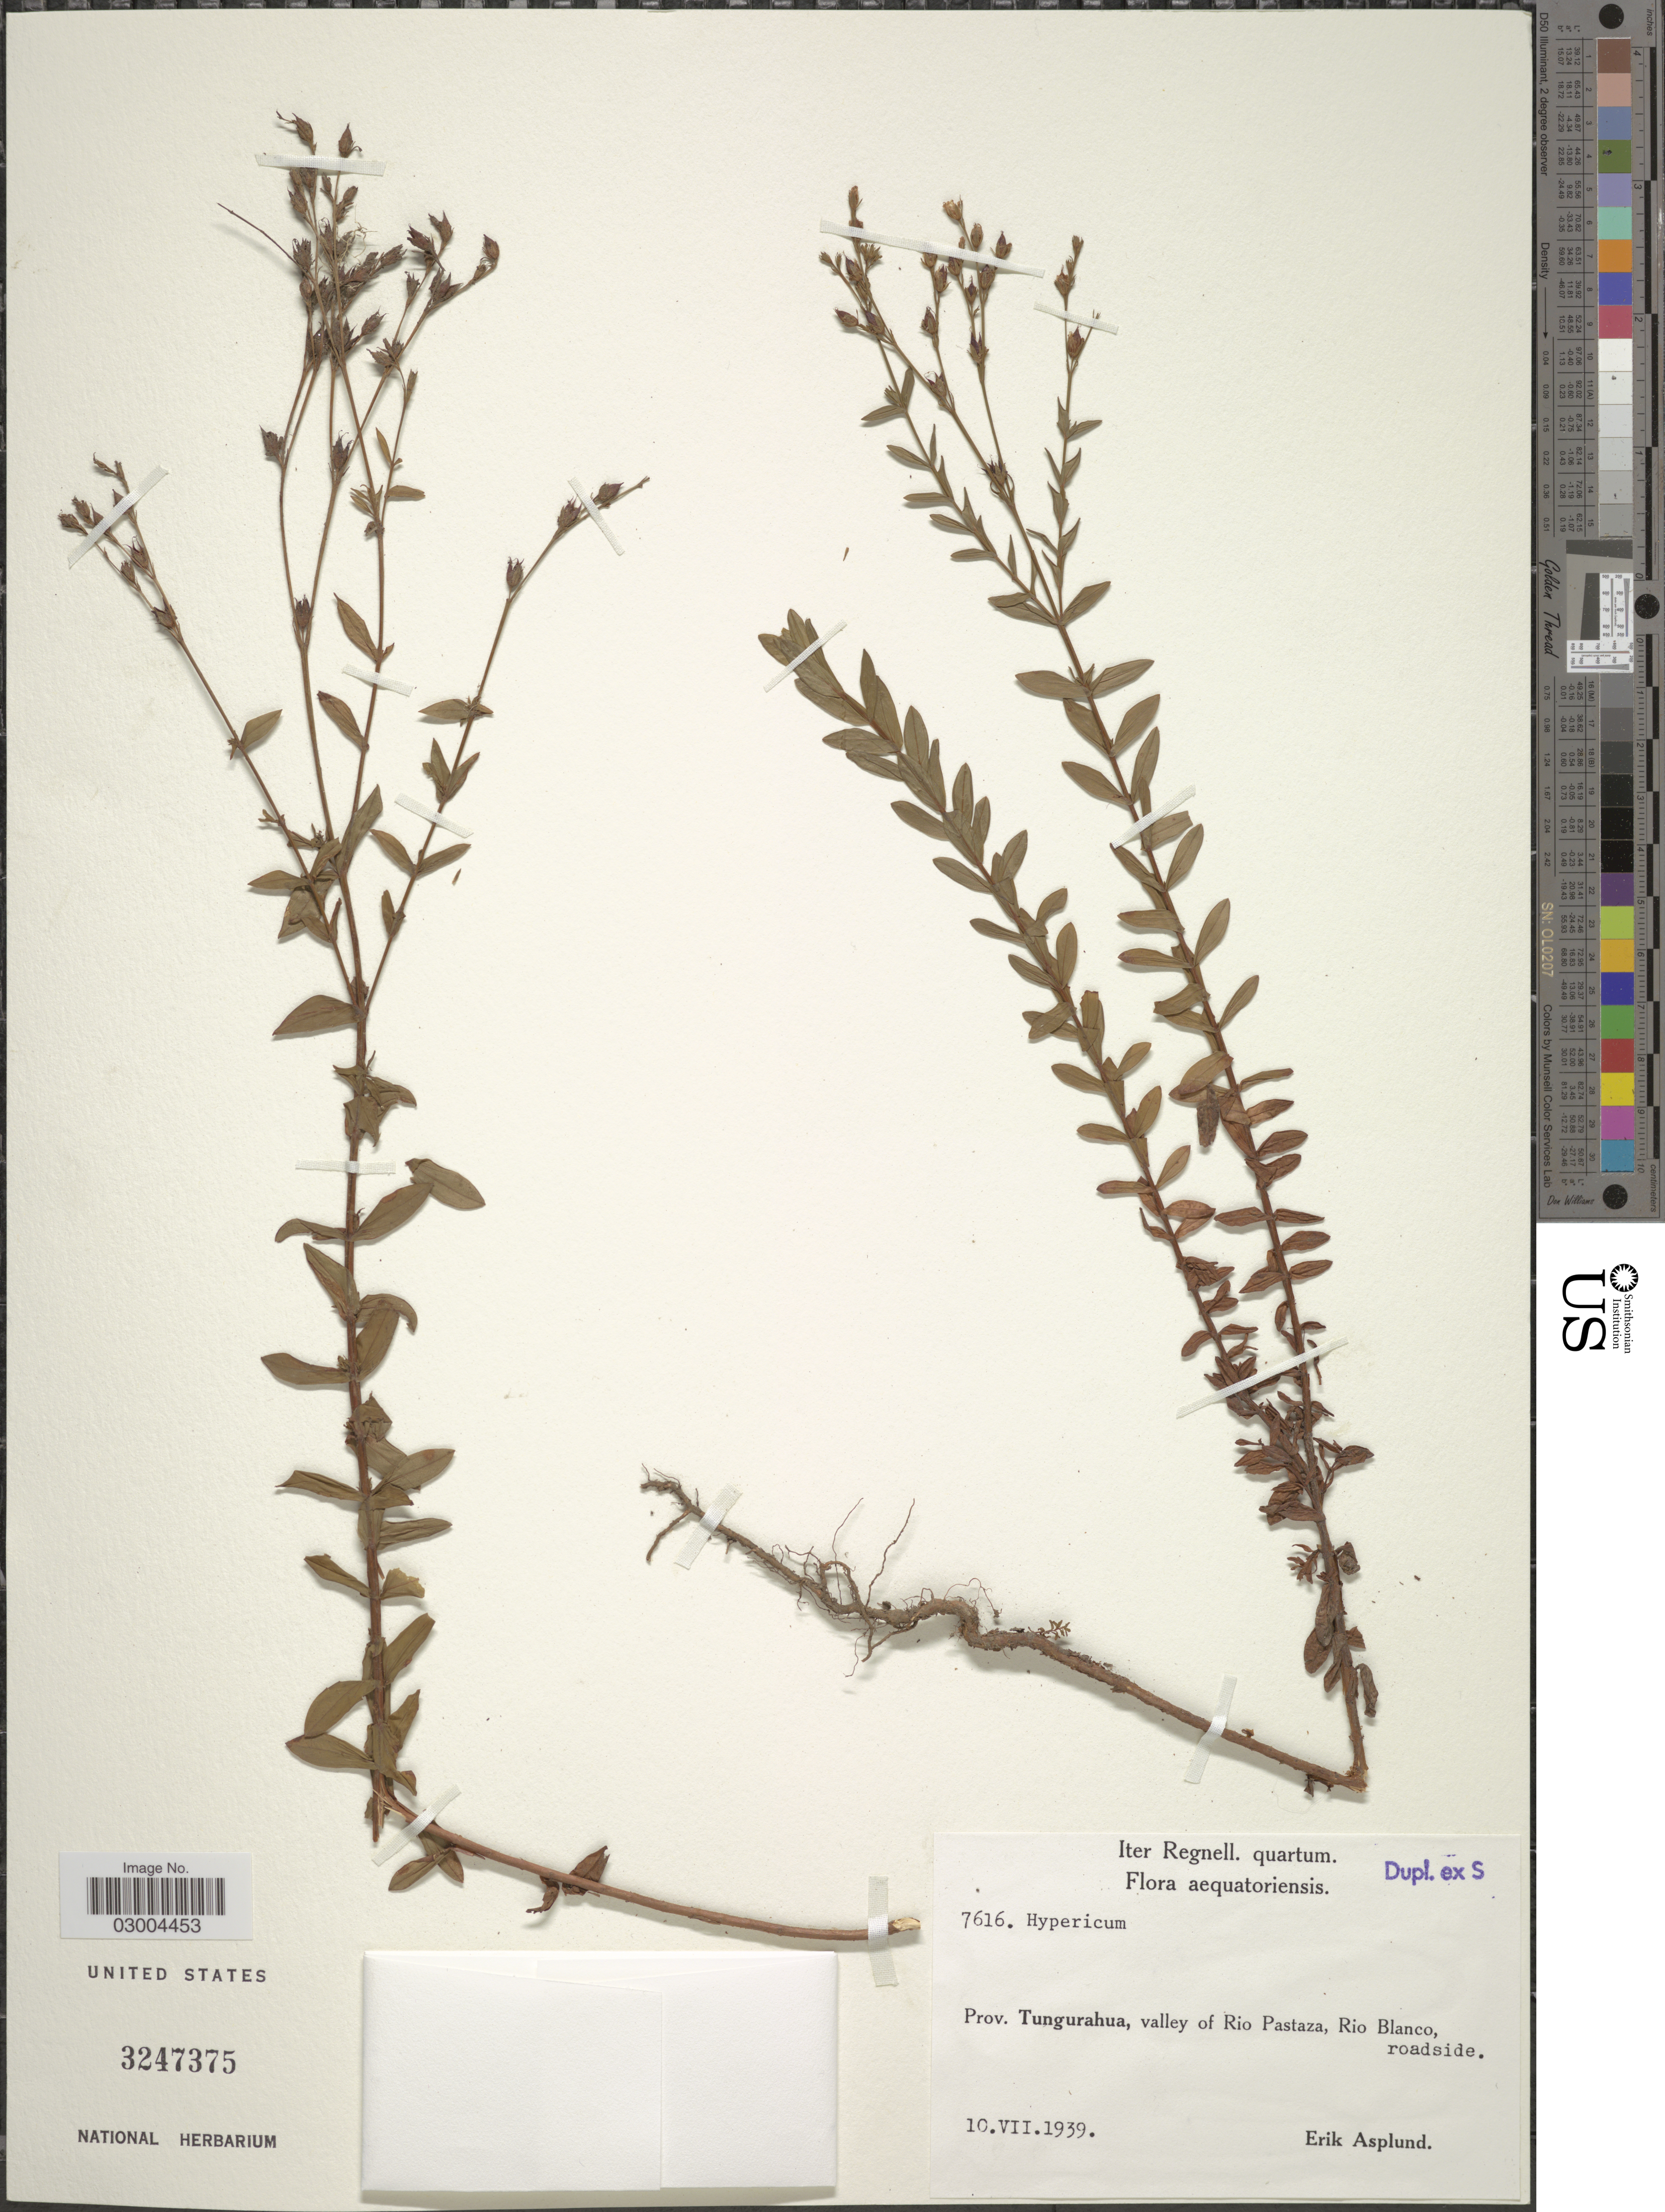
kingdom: Plantae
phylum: Tracheophyta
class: Magnoliopsida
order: Malpighiales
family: Hypericaceae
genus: Hypericum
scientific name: Hypericum sp.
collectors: E. Asplund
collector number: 7616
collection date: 1939-07-10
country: Ecuador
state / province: Tungurahua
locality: Valley of Rio Pastaza, Rio Blanco, roadside.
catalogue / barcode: US 3247375